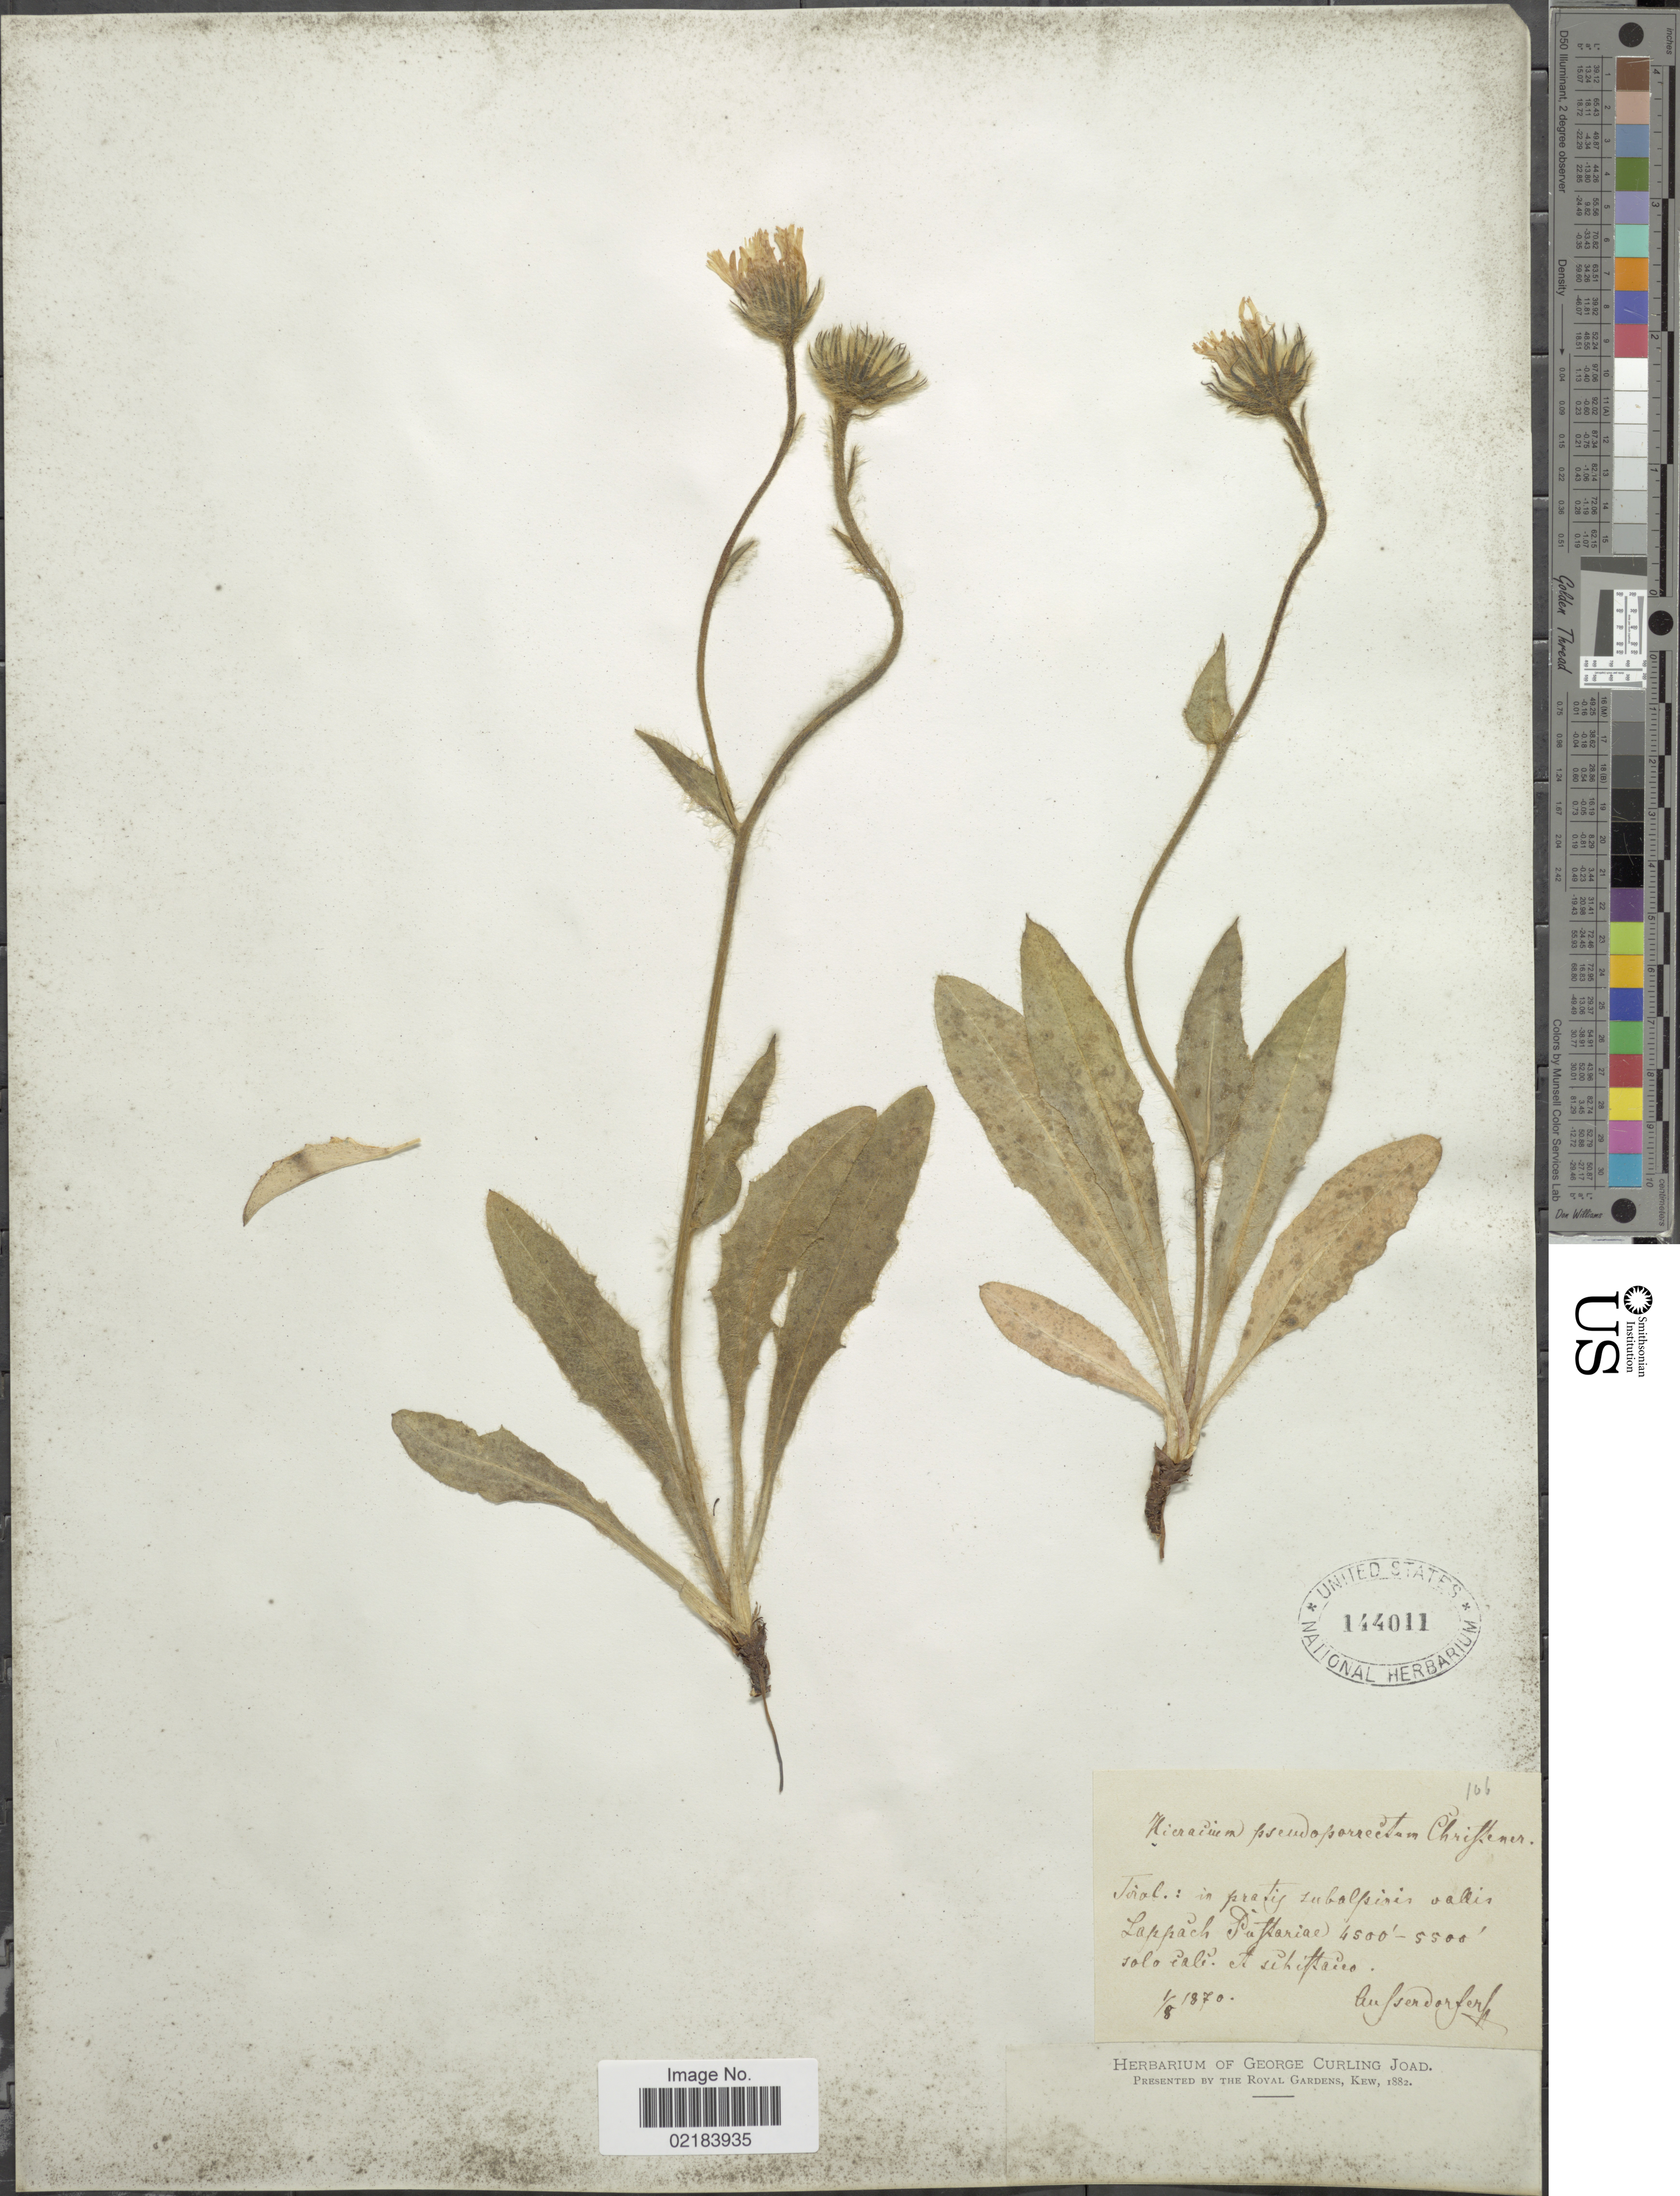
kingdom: Plantae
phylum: Tracheophyta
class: Magnoliopsida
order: Asterales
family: Asteraceae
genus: Hieracium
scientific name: Hieracium dentatum subsp. pseudoporrectum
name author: (Gremli) Näg. & Peter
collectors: Aufsersdorfer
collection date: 1870-08-01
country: Austria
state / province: Tirol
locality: Vallis Lappach Patharicae [interpreted]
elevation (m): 1372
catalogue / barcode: US 144011